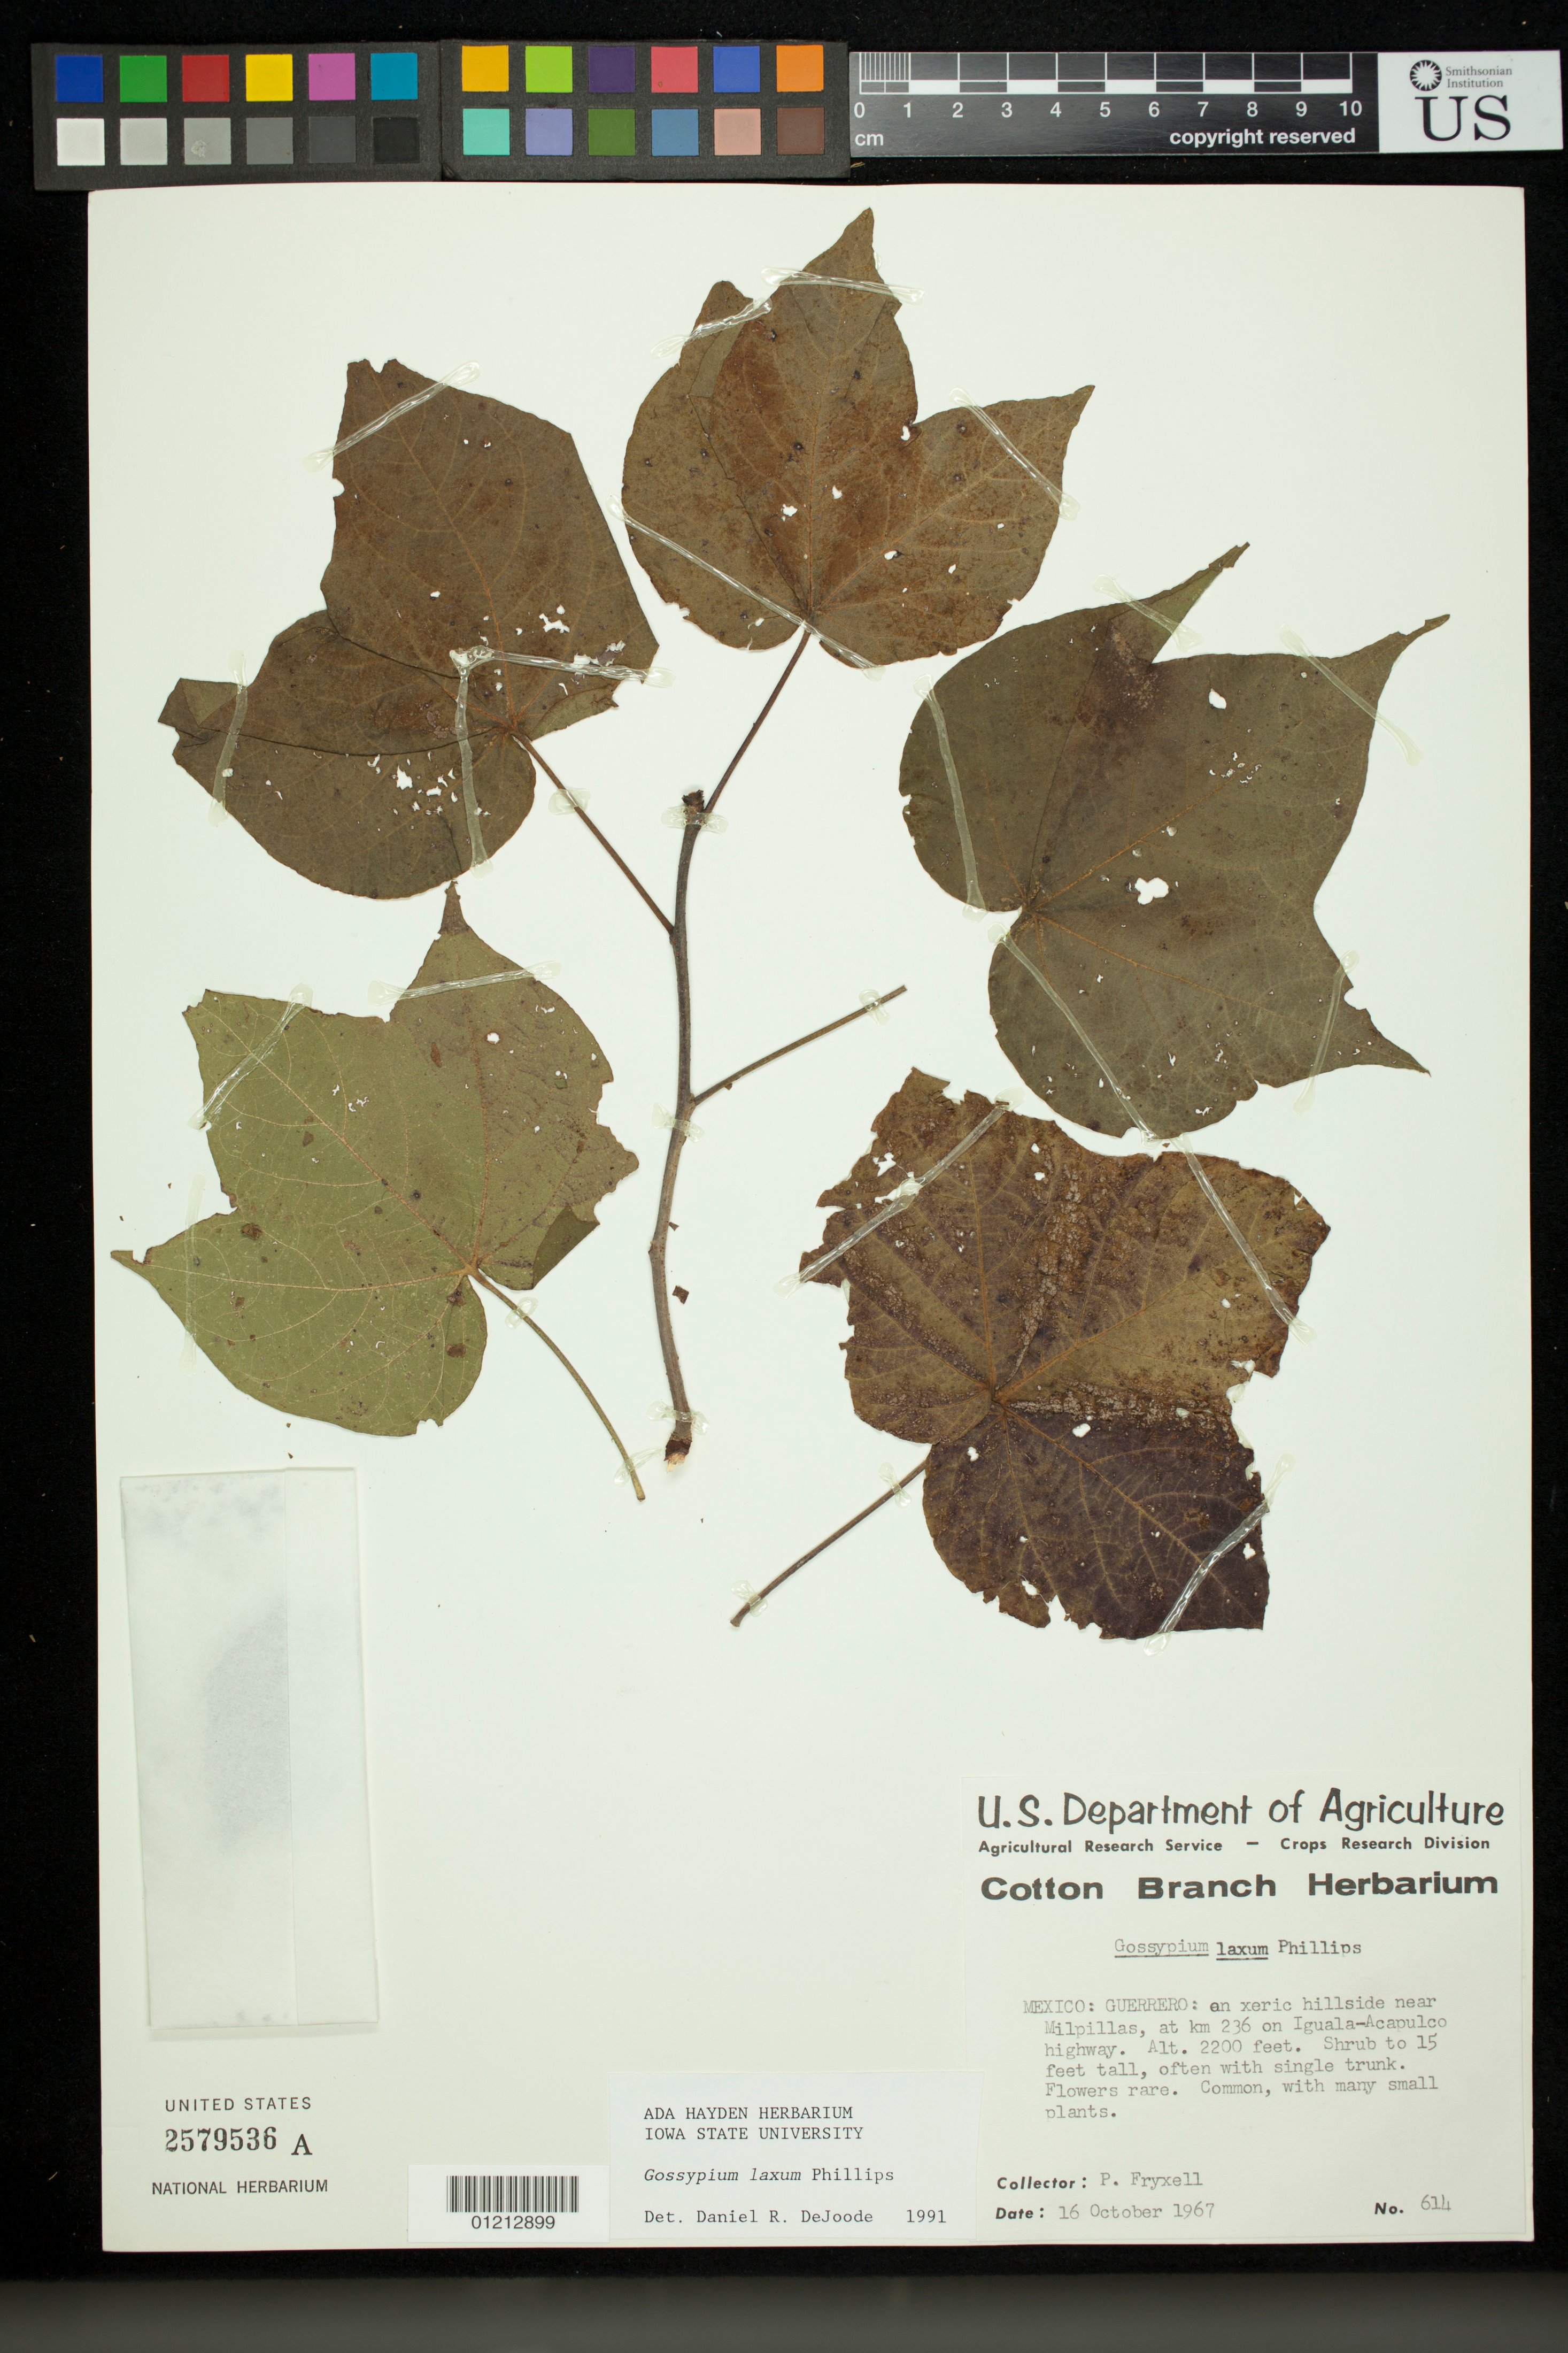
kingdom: Plantae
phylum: Tracheophyta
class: Magnoliopsida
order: Malvales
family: Malvaceae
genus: Gossypium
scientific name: Gossypium laxum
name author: L.Ll. Phillips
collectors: P. A. Fryxell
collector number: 614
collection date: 1967-10-16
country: Mexico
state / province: Guerrero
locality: On xeric hillside near Milpillas, at km 236 on Iguala-Acapulco highway. Common, with many small plants.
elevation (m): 671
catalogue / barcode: US 2579536A